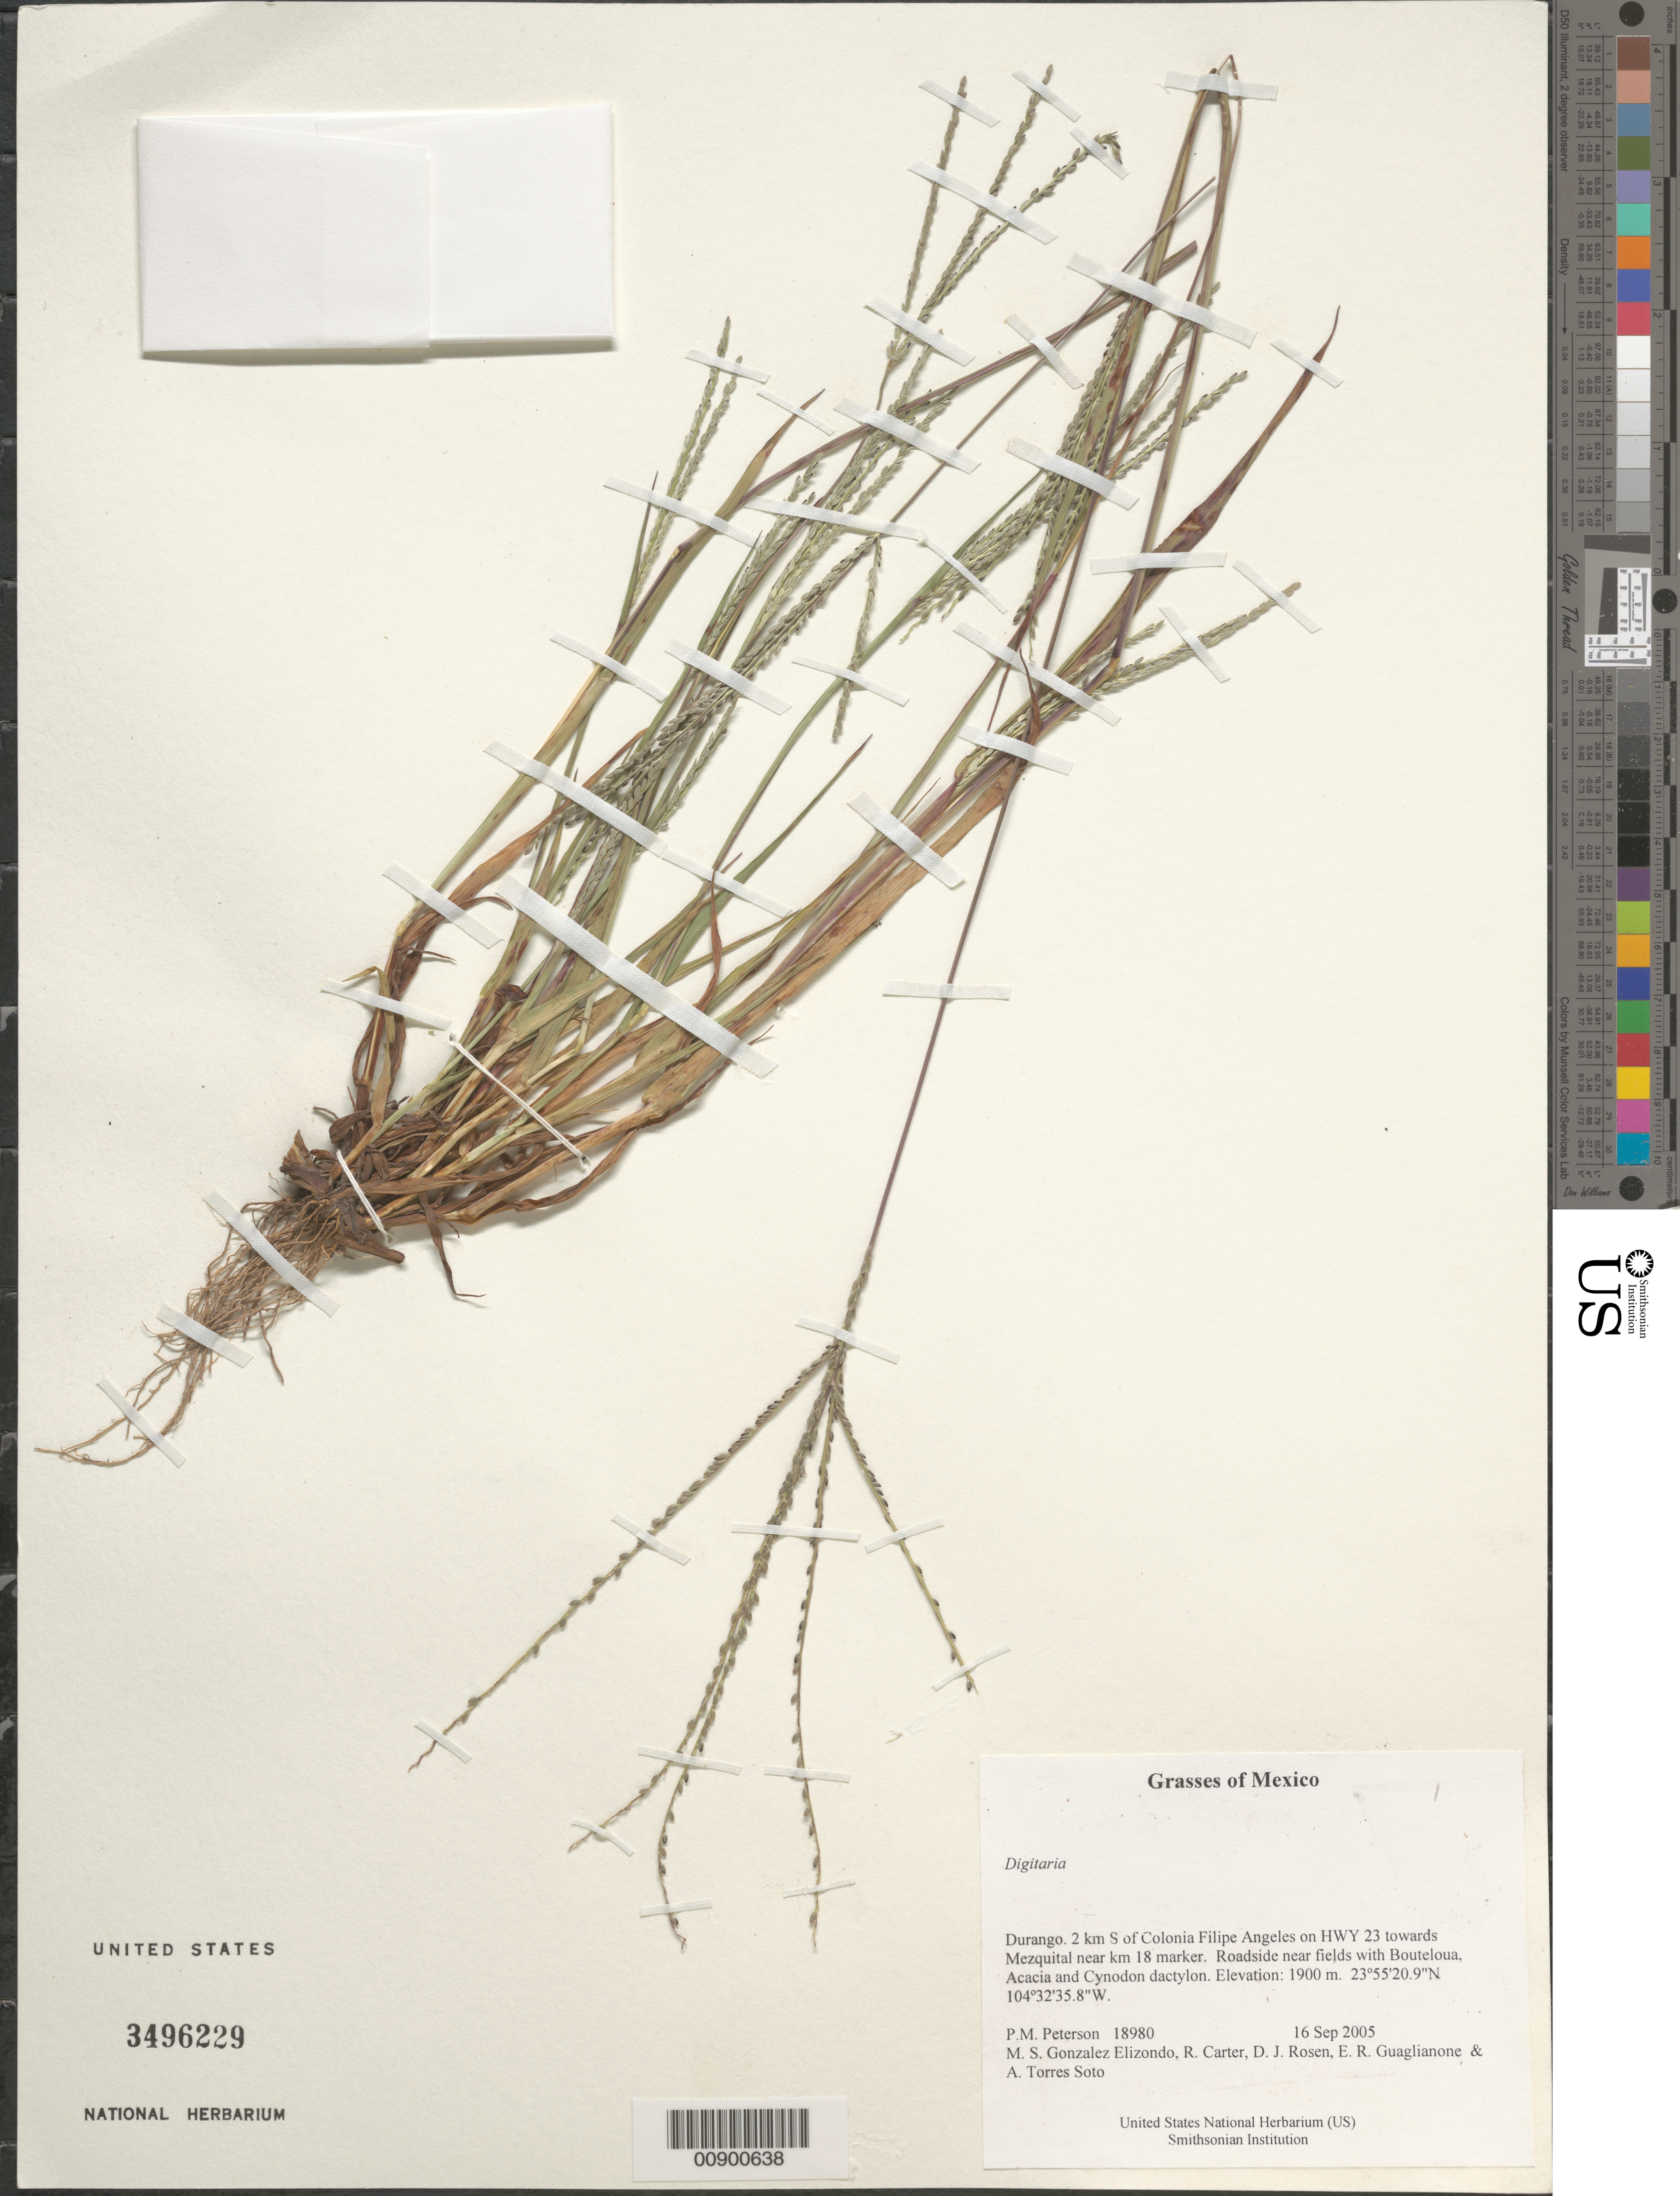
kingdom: Plantae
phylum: Tracheophyta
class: Liliopsida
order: Poales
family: Poaceae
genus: Digitaria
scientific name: Digitaria sp.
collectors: P. M. Peterson, M. S. González-Elizondo, R. Carter, D. J. Rosen, E. R. Guaglianone & A. Torres Soto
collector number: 18980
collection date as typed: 16 Sep 2005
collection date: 2005-09-16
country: Mexico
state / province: Durango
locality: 2 km S of Colonia Filipe Angeles on HWY 23 towards Mezquital near km 18 marker. Roadside near fields with Bouteloua, Acacia and Cynodon dactylon.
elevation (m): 1900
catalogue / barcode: US 3496229